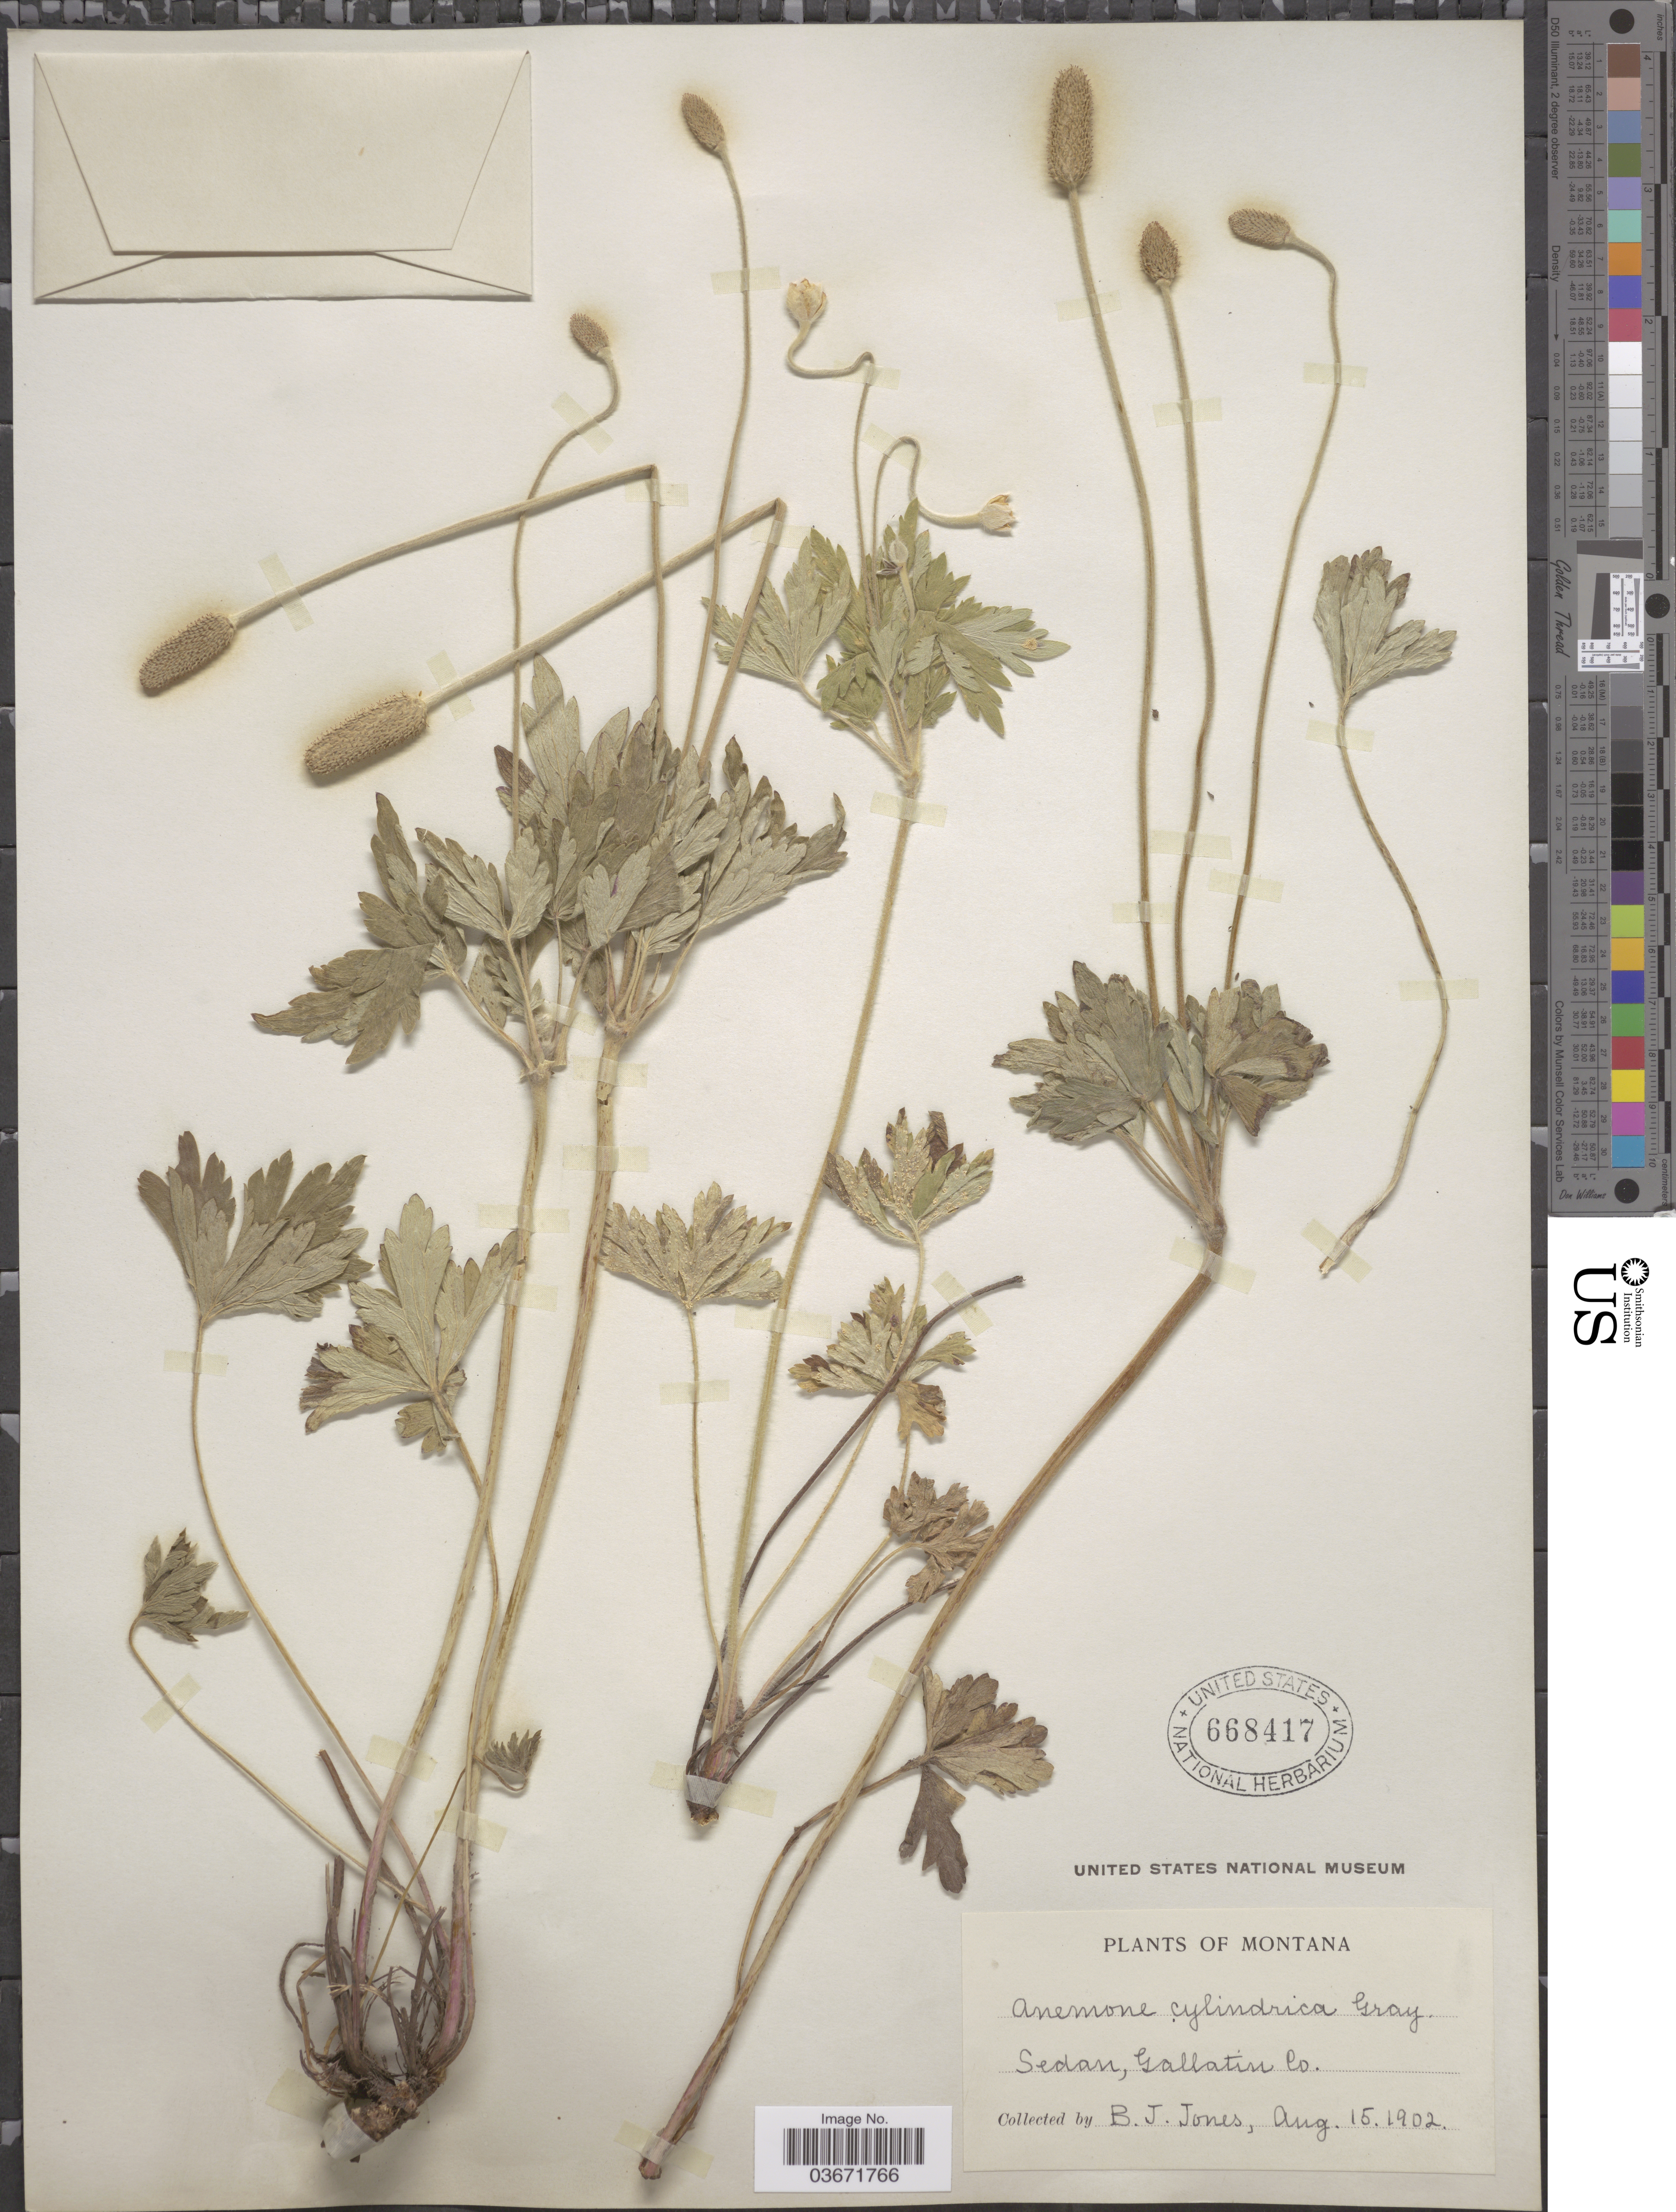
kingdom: Plantae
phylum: Tracheophyta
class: Magnoliopsida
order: Ranunculales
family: Ranunculaceae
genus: Anemone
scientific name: Anemone cylindrica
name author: A. Gray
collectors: B. Jones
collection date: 1902-08-15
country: United States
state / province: Montana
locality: Sedan, Gallatin Co.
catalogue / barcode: US 668417